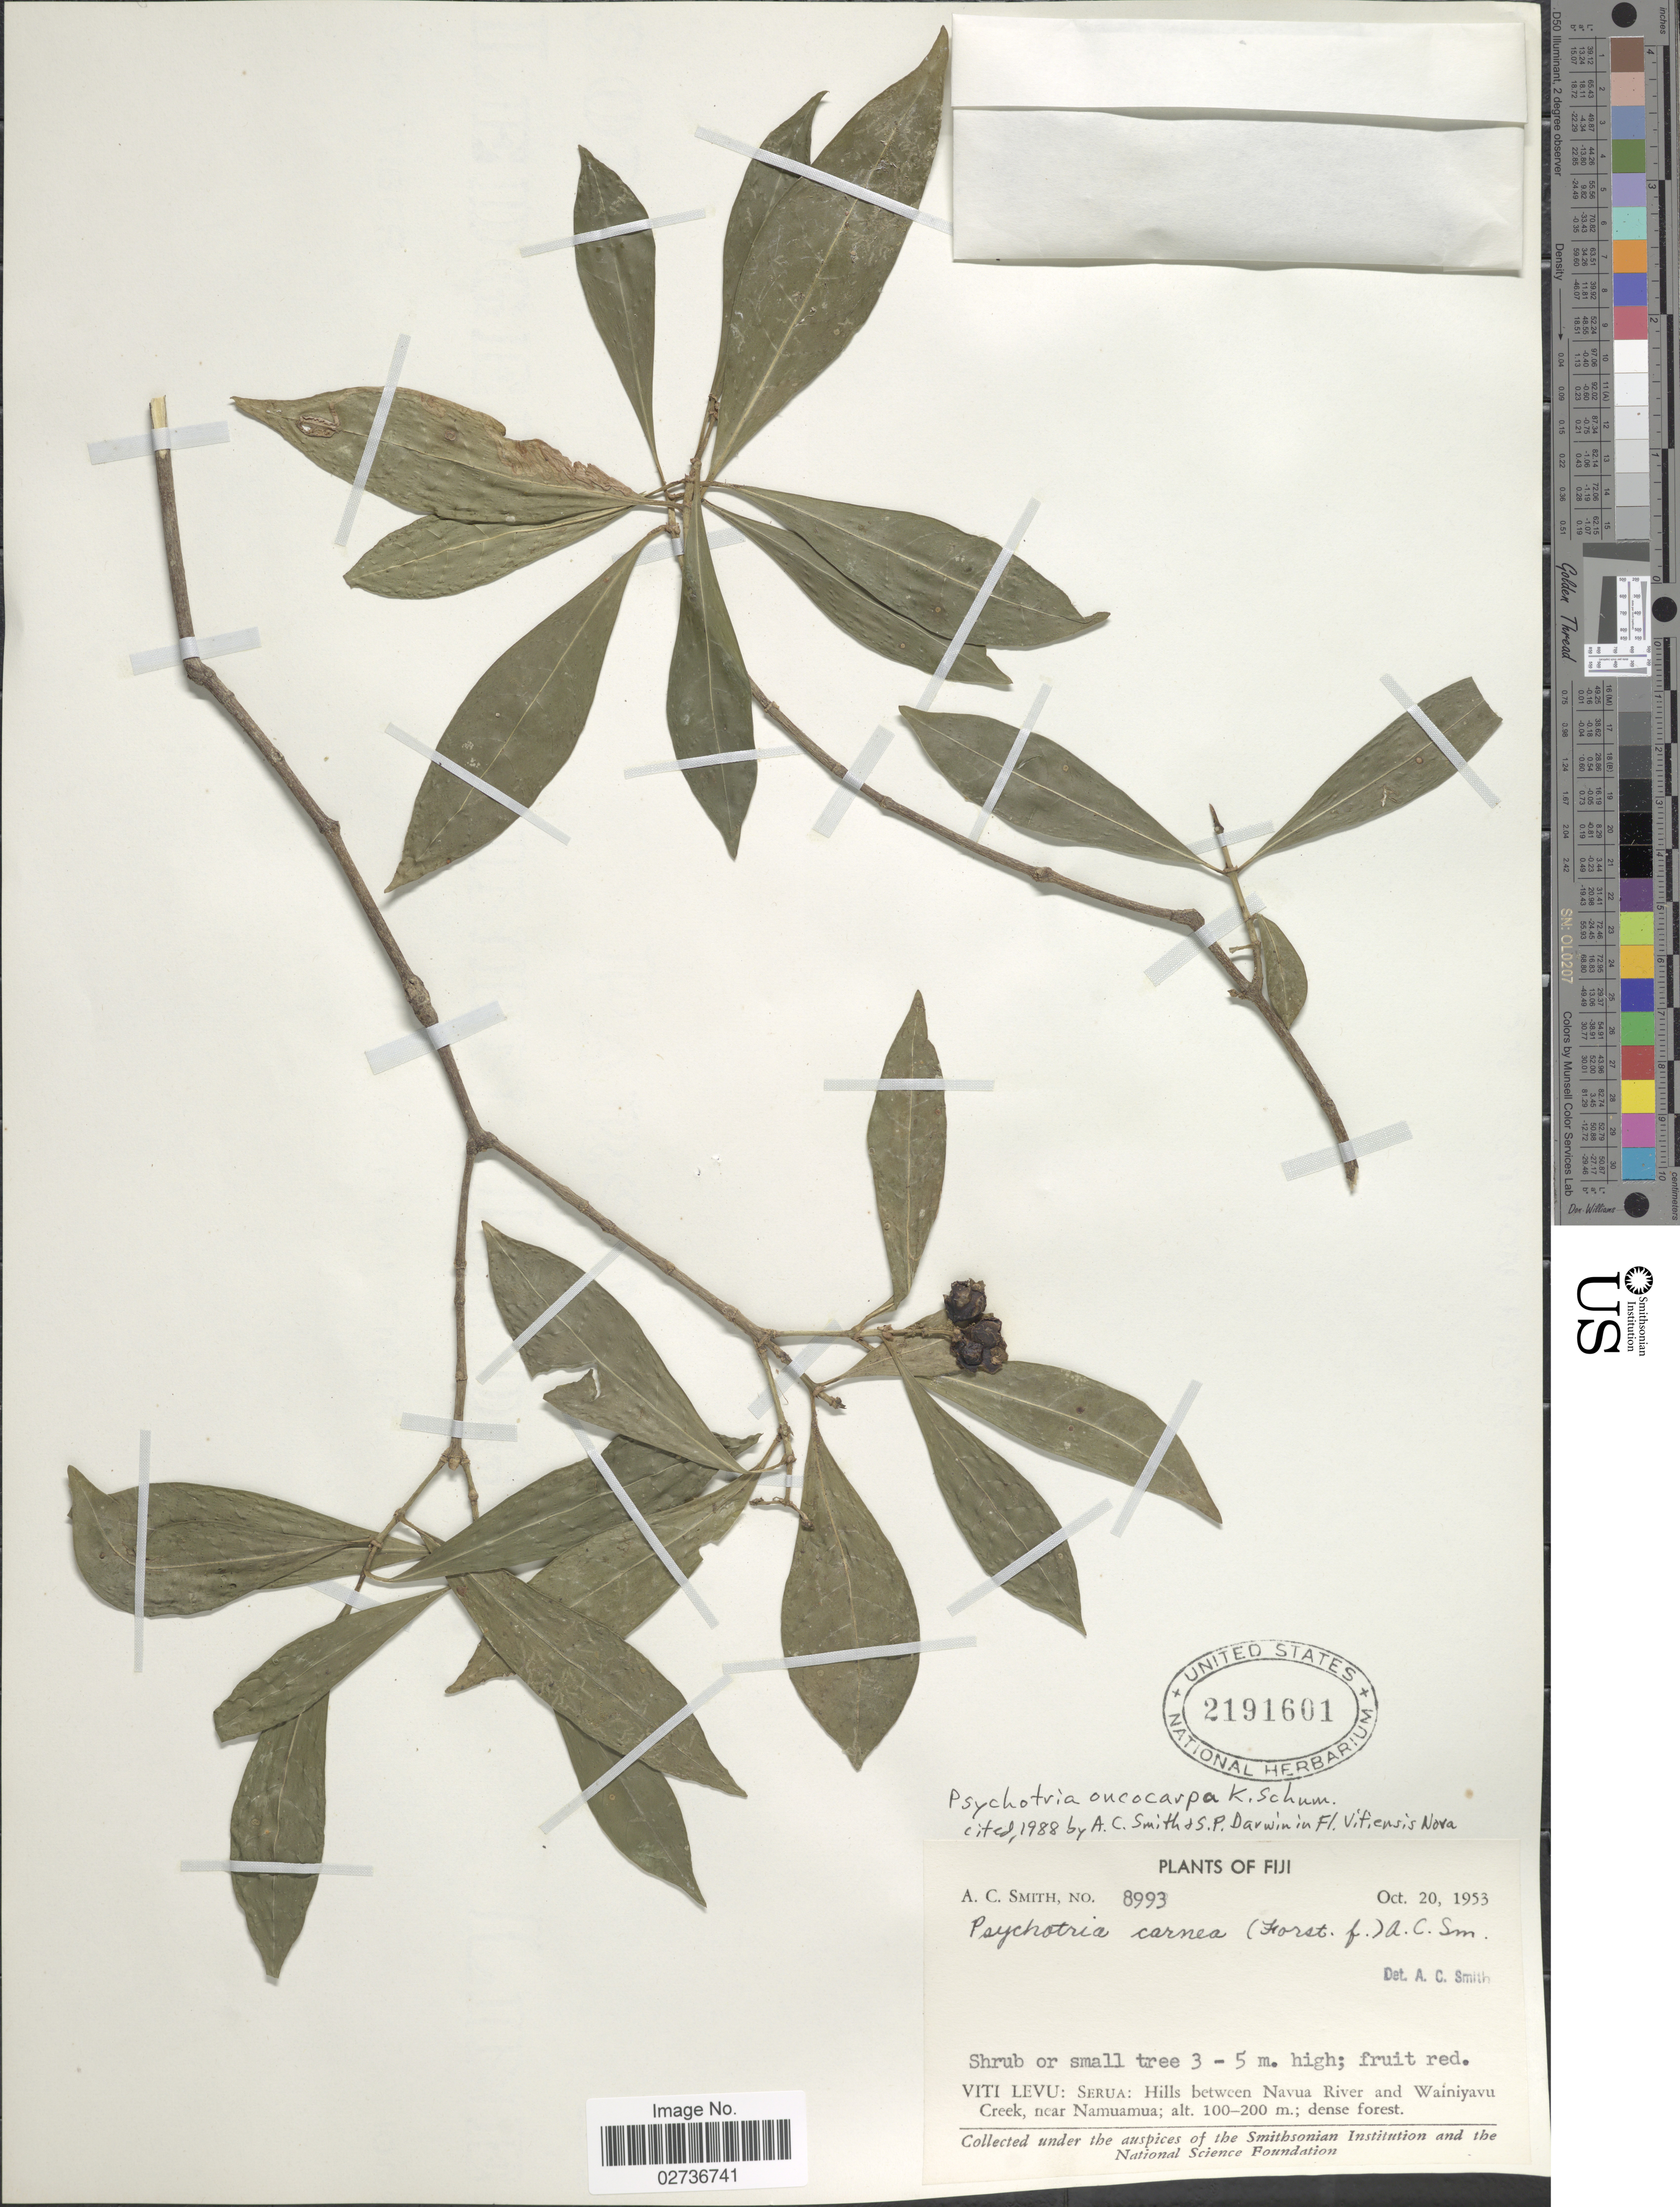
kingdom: Plantae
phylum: Tracheophyta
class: Magnoliopsida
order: Gentianales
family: Rubiaceae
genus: Psychotria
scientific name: Psychotria oncocarpa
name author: K. Schum.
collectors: A. C. Smith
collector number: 8993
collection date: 1953-10-20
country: Fiji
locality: Viti Levu: Serua: Hills between Navua River and Wainiyavu Creek, near Namauamua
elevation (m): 100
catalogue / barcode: US 2191601